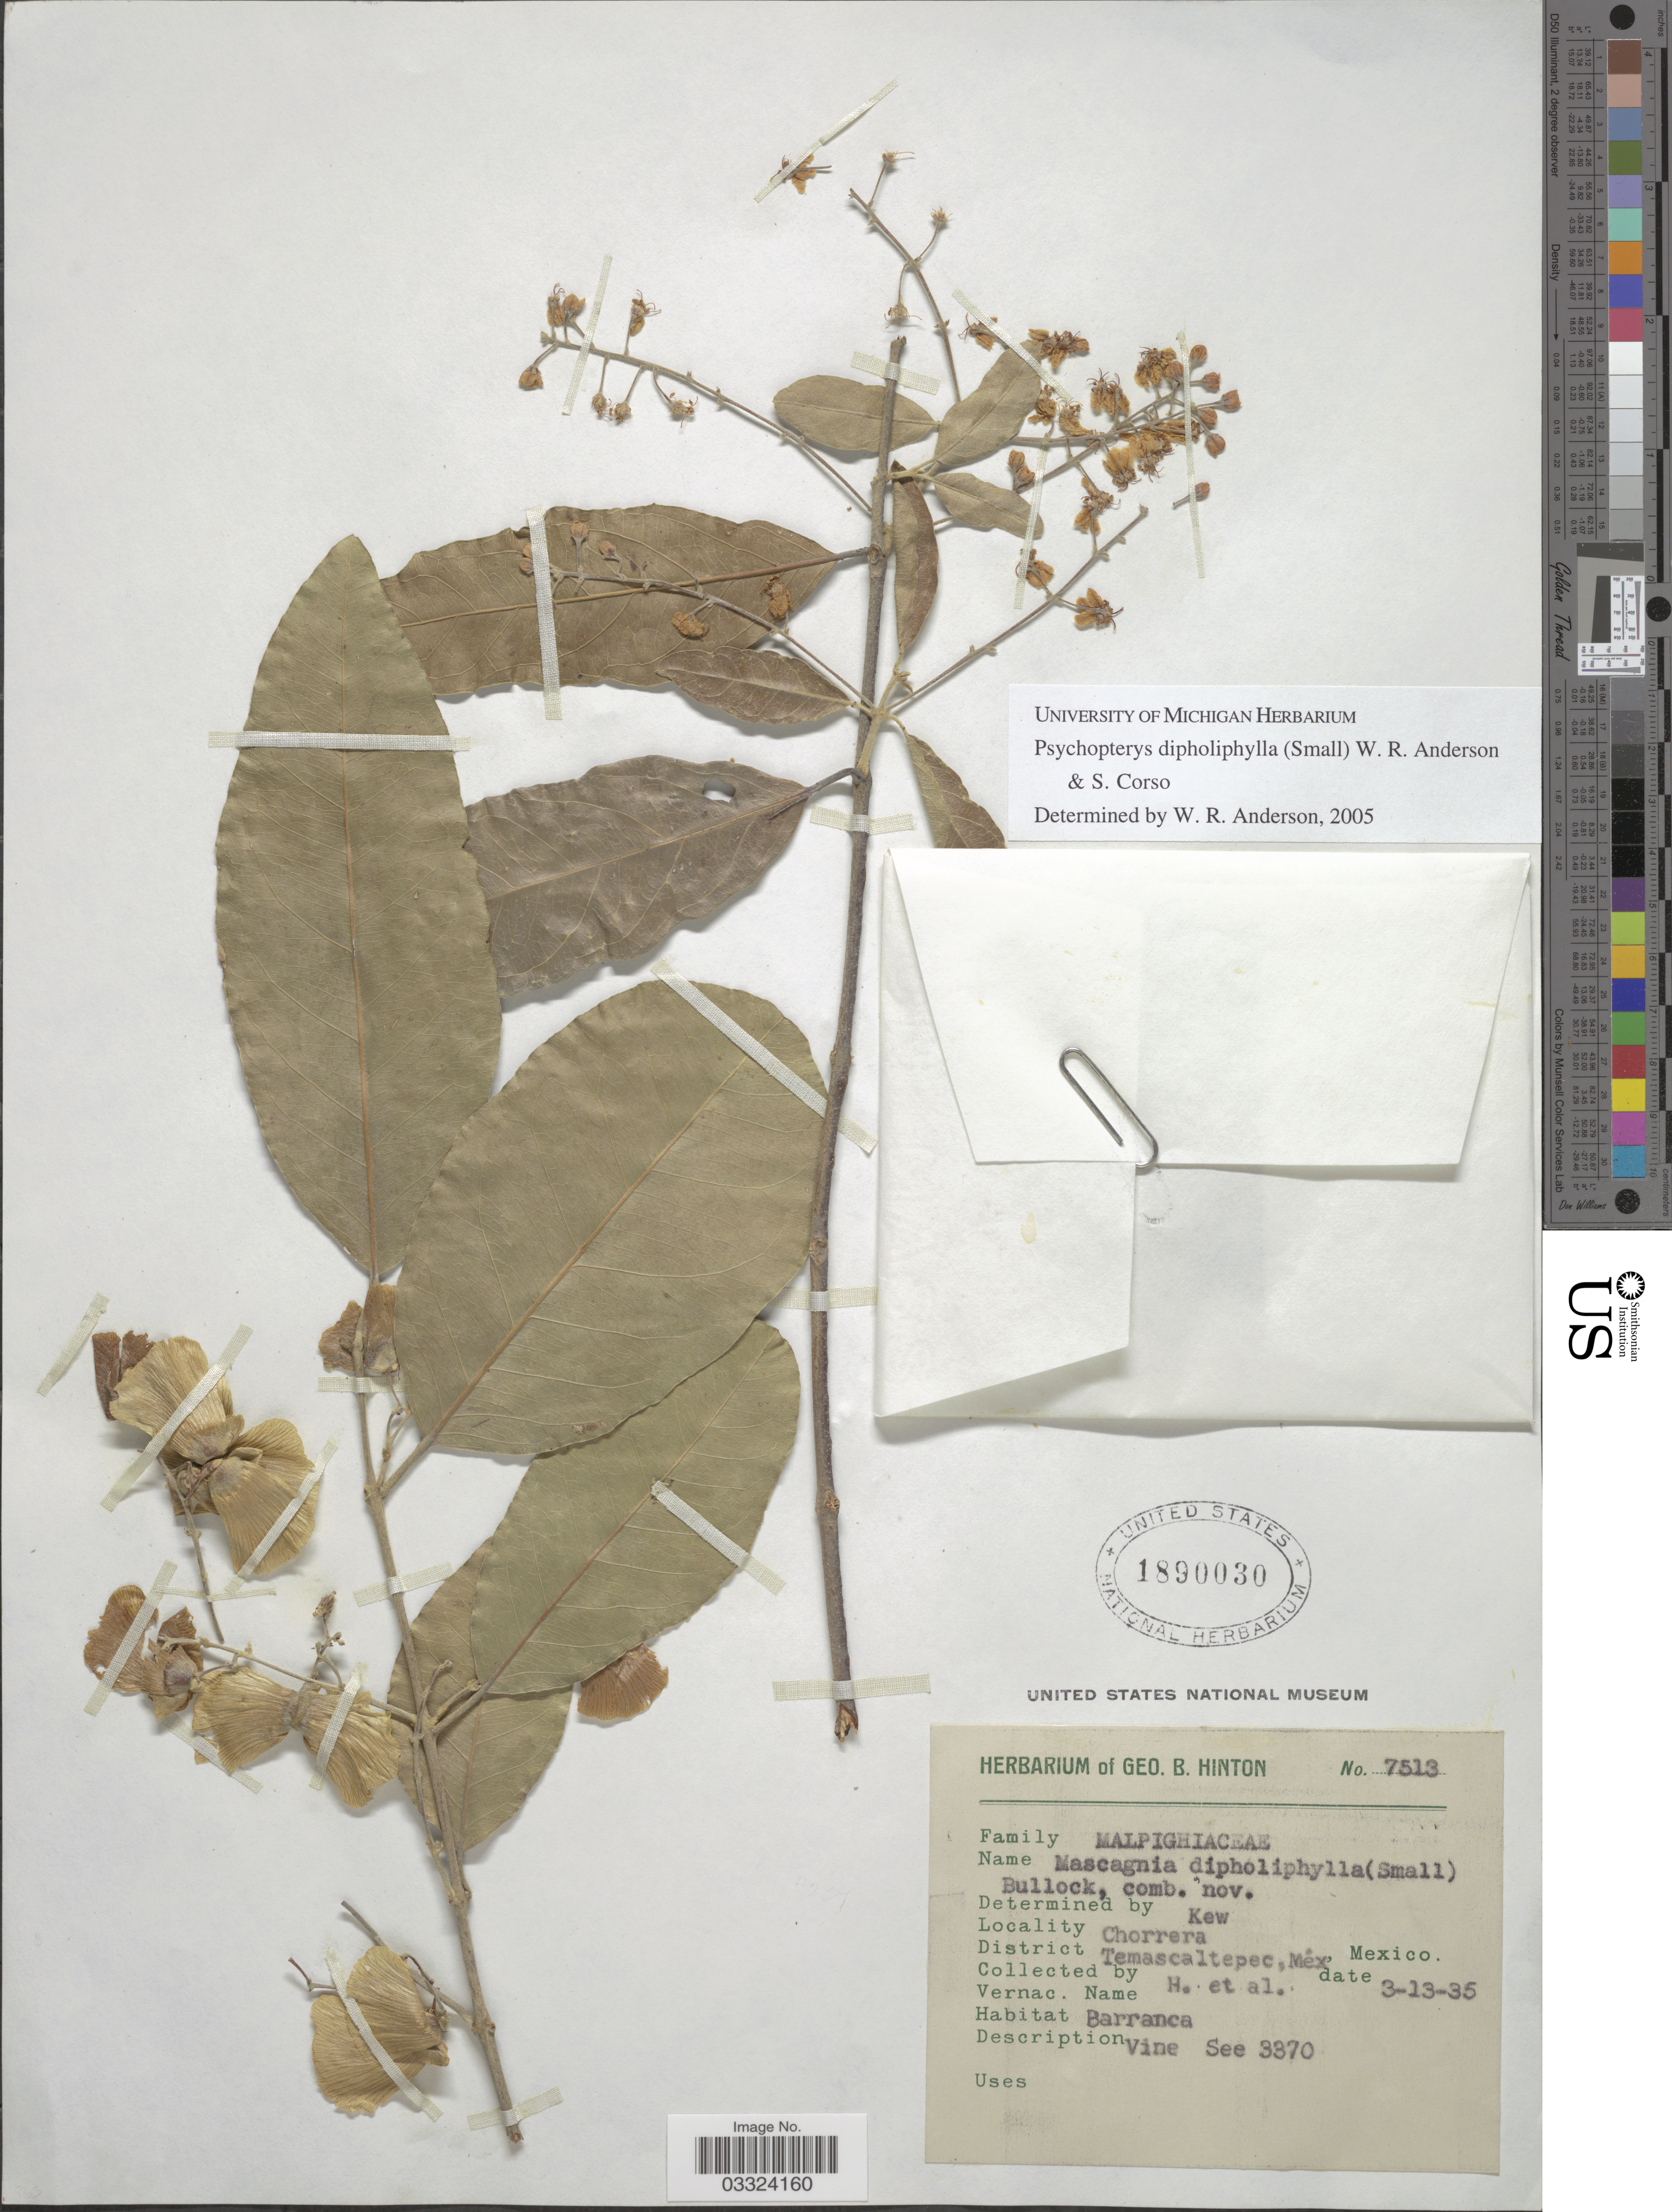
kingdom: Plantae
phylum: Tracheophyta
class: Magnoliopsida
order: Malpighiales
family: Malpighiaceae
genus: Psychopterys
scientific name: Psychopterys dipholiphylla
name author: (Small) W.R. Anderson & Corso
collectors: G. B. Hinton & et al.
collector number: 7513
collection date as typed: Transcribed d/m/y: 13/3/35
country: Mexico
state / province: México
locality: Chorrera. District Temascaltepec.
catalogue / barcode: US 1890030